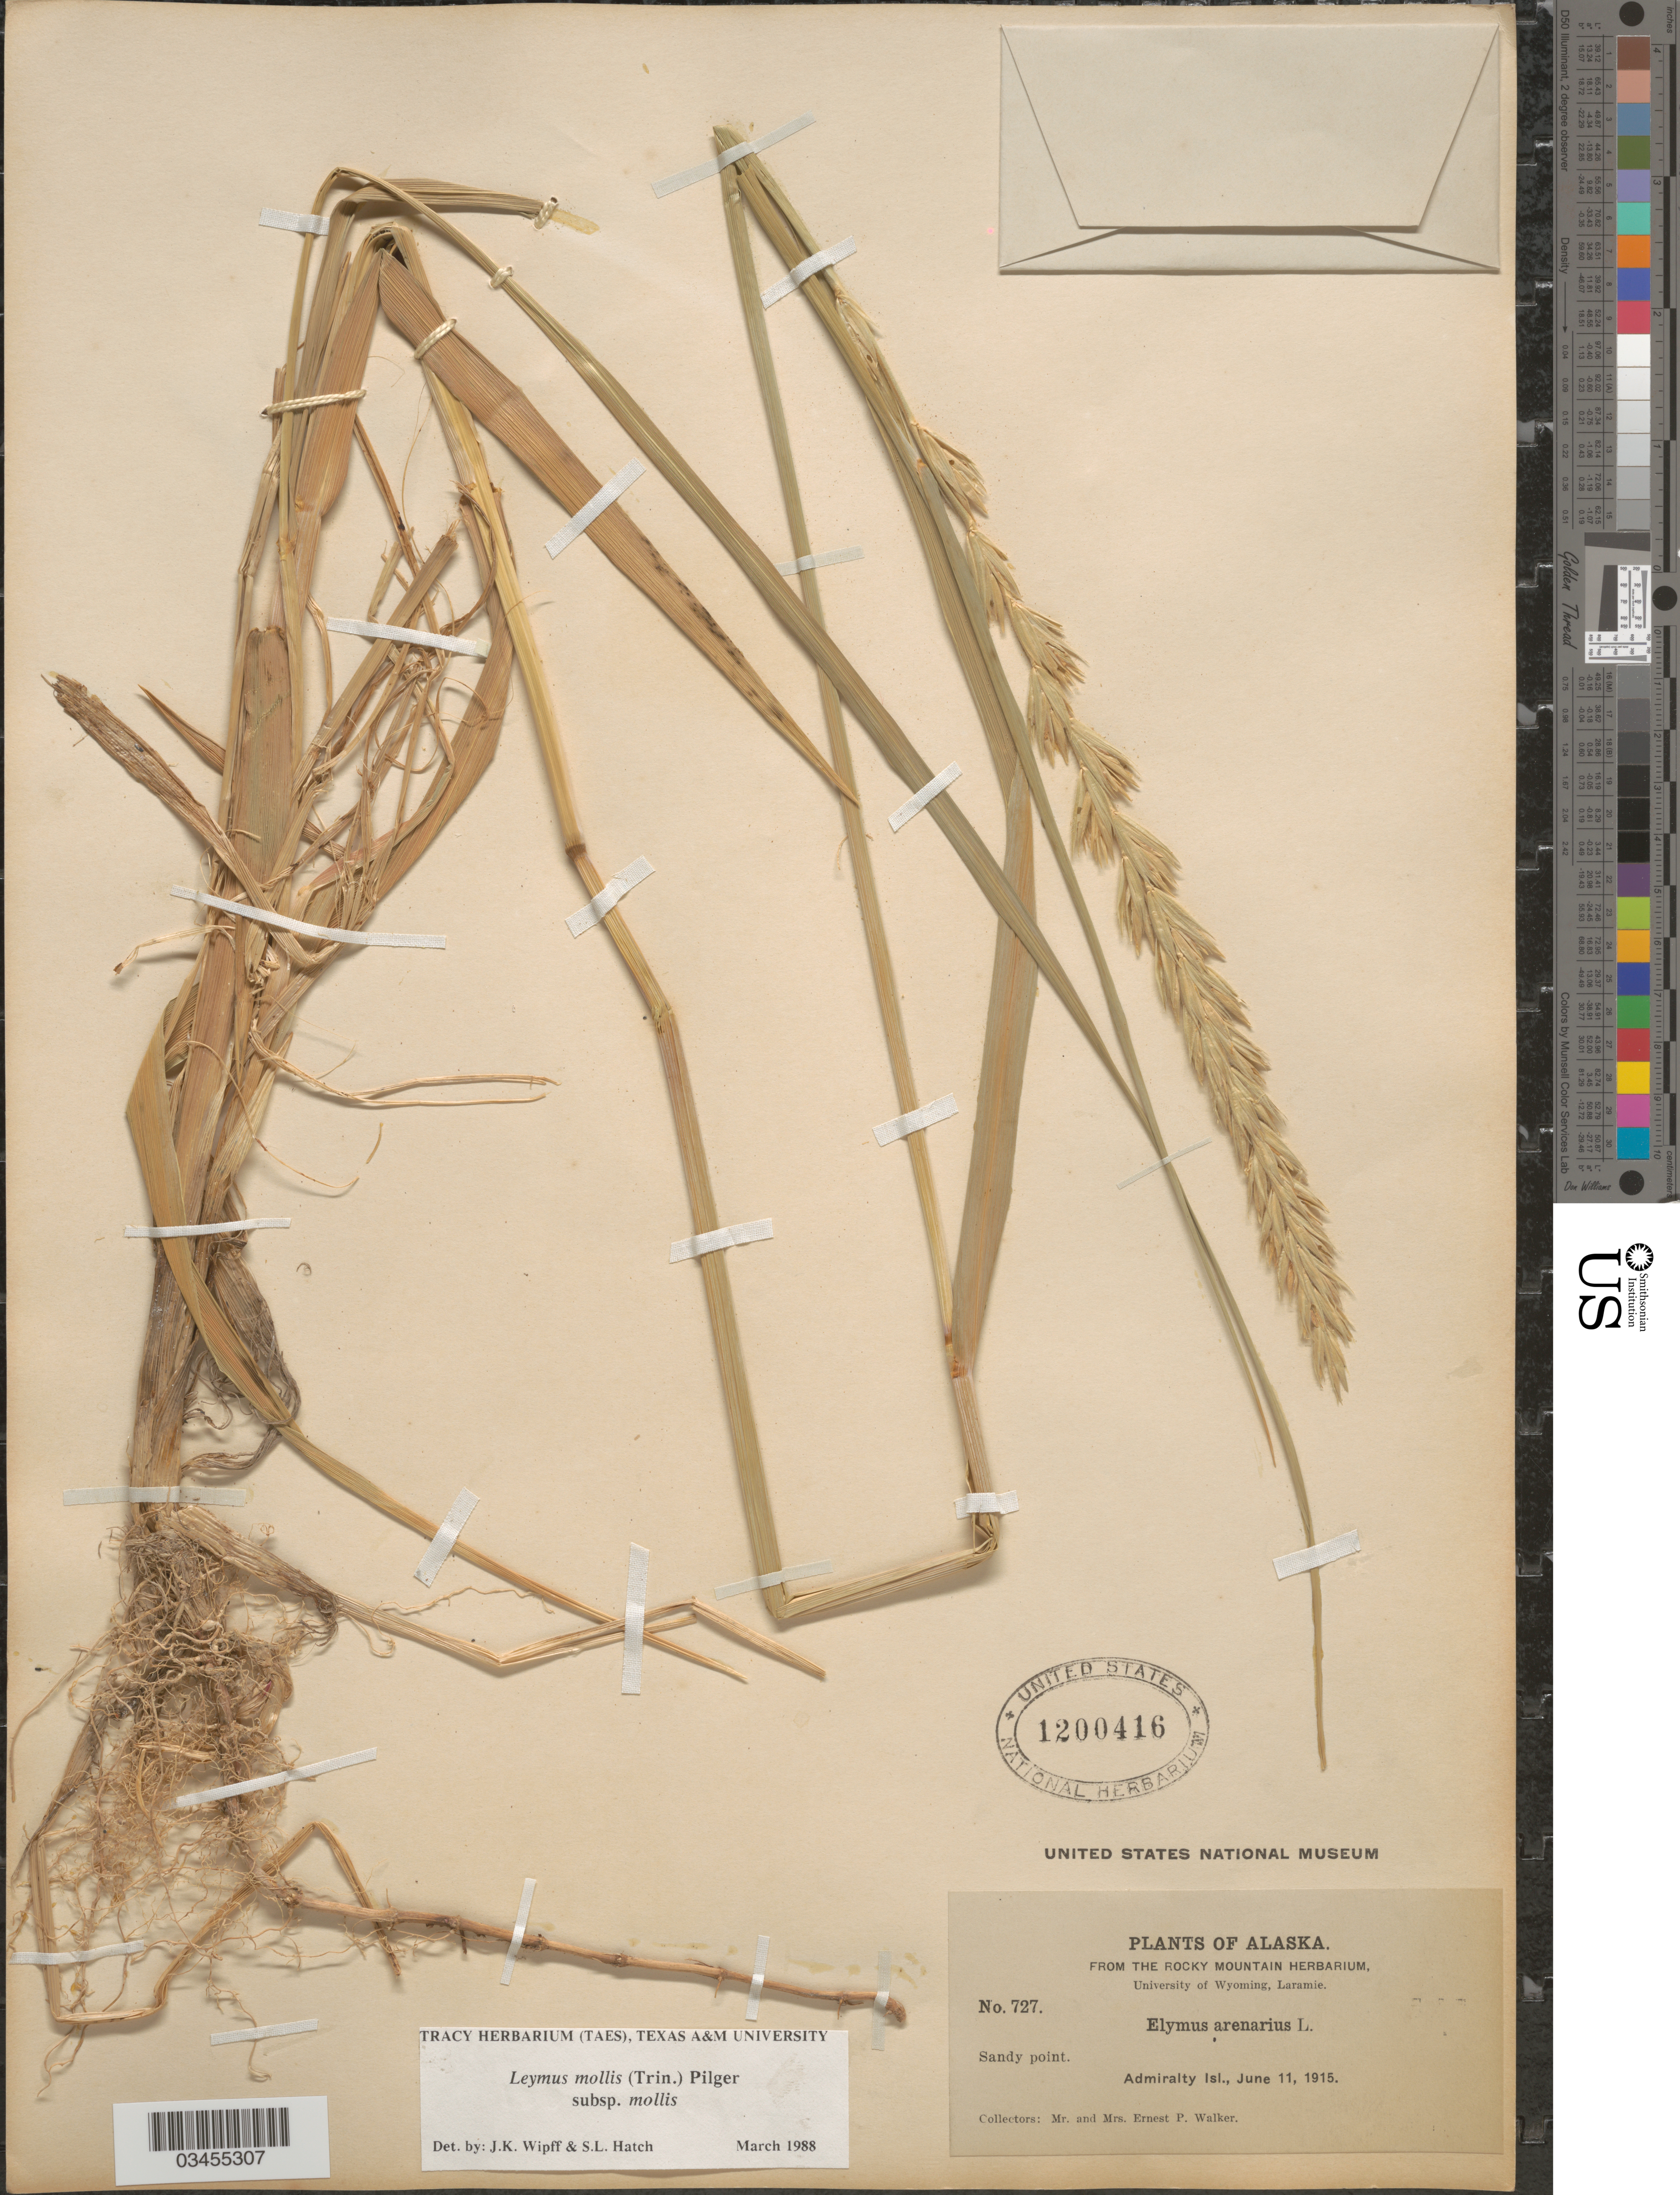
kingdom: Plantae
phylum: Tracheophyta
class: Liliopsida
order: Poales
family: Poaceae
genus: Leymus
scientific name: Leymus mollis subsp. mollis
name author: (Trin.) Pilg.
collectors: E. P. Walker & E. Walker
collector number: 727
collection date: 1915-06-11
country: United States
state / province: Alaska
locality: Sandy point. Admiralty Isl.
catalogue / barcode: US 1200416